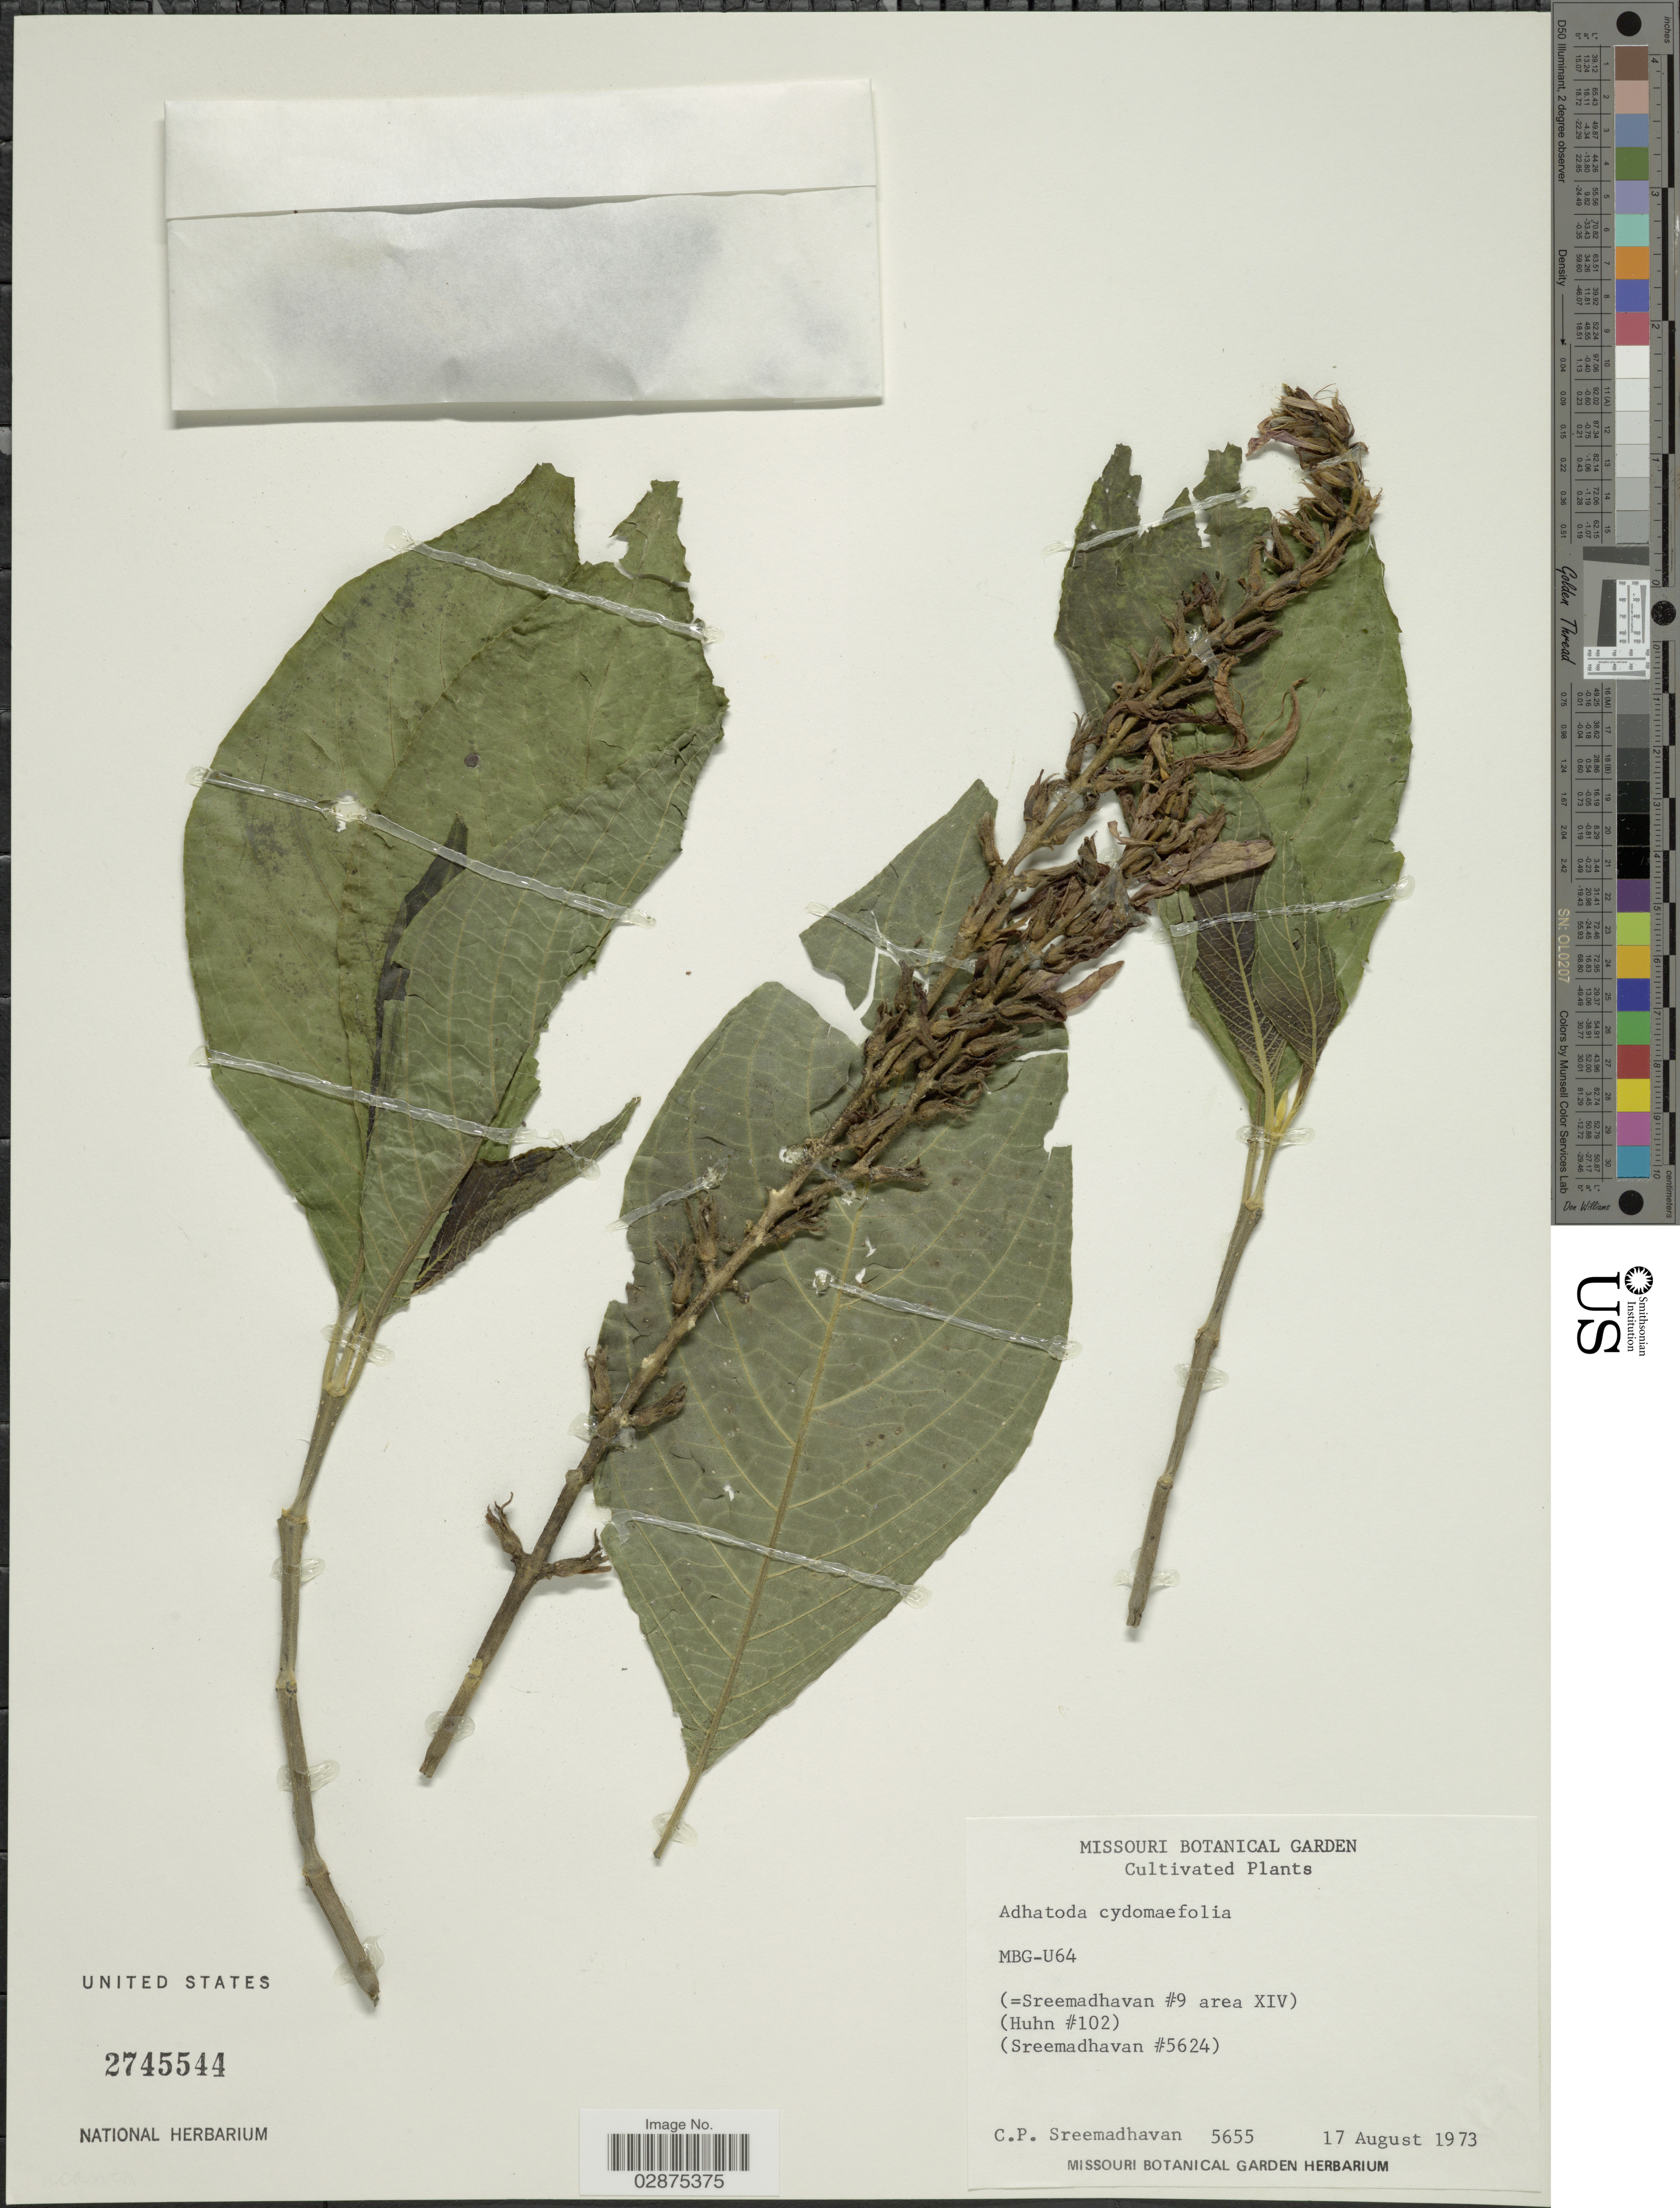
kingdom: Plantae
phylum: Tracheophyta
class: Magnoliopsida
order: Lamiales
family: Acanthaceae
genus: Justicia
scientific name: Justicia cydoniifolia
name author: (Nees) Griseb.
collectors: C. Sreemadhavan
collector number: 5655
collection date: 1973-08-17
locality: MBG-U64. (=Sreemadhavan #9 area XIV). (Huhn #102). (Sreemadhavan #5624).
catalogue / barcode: US 2745544